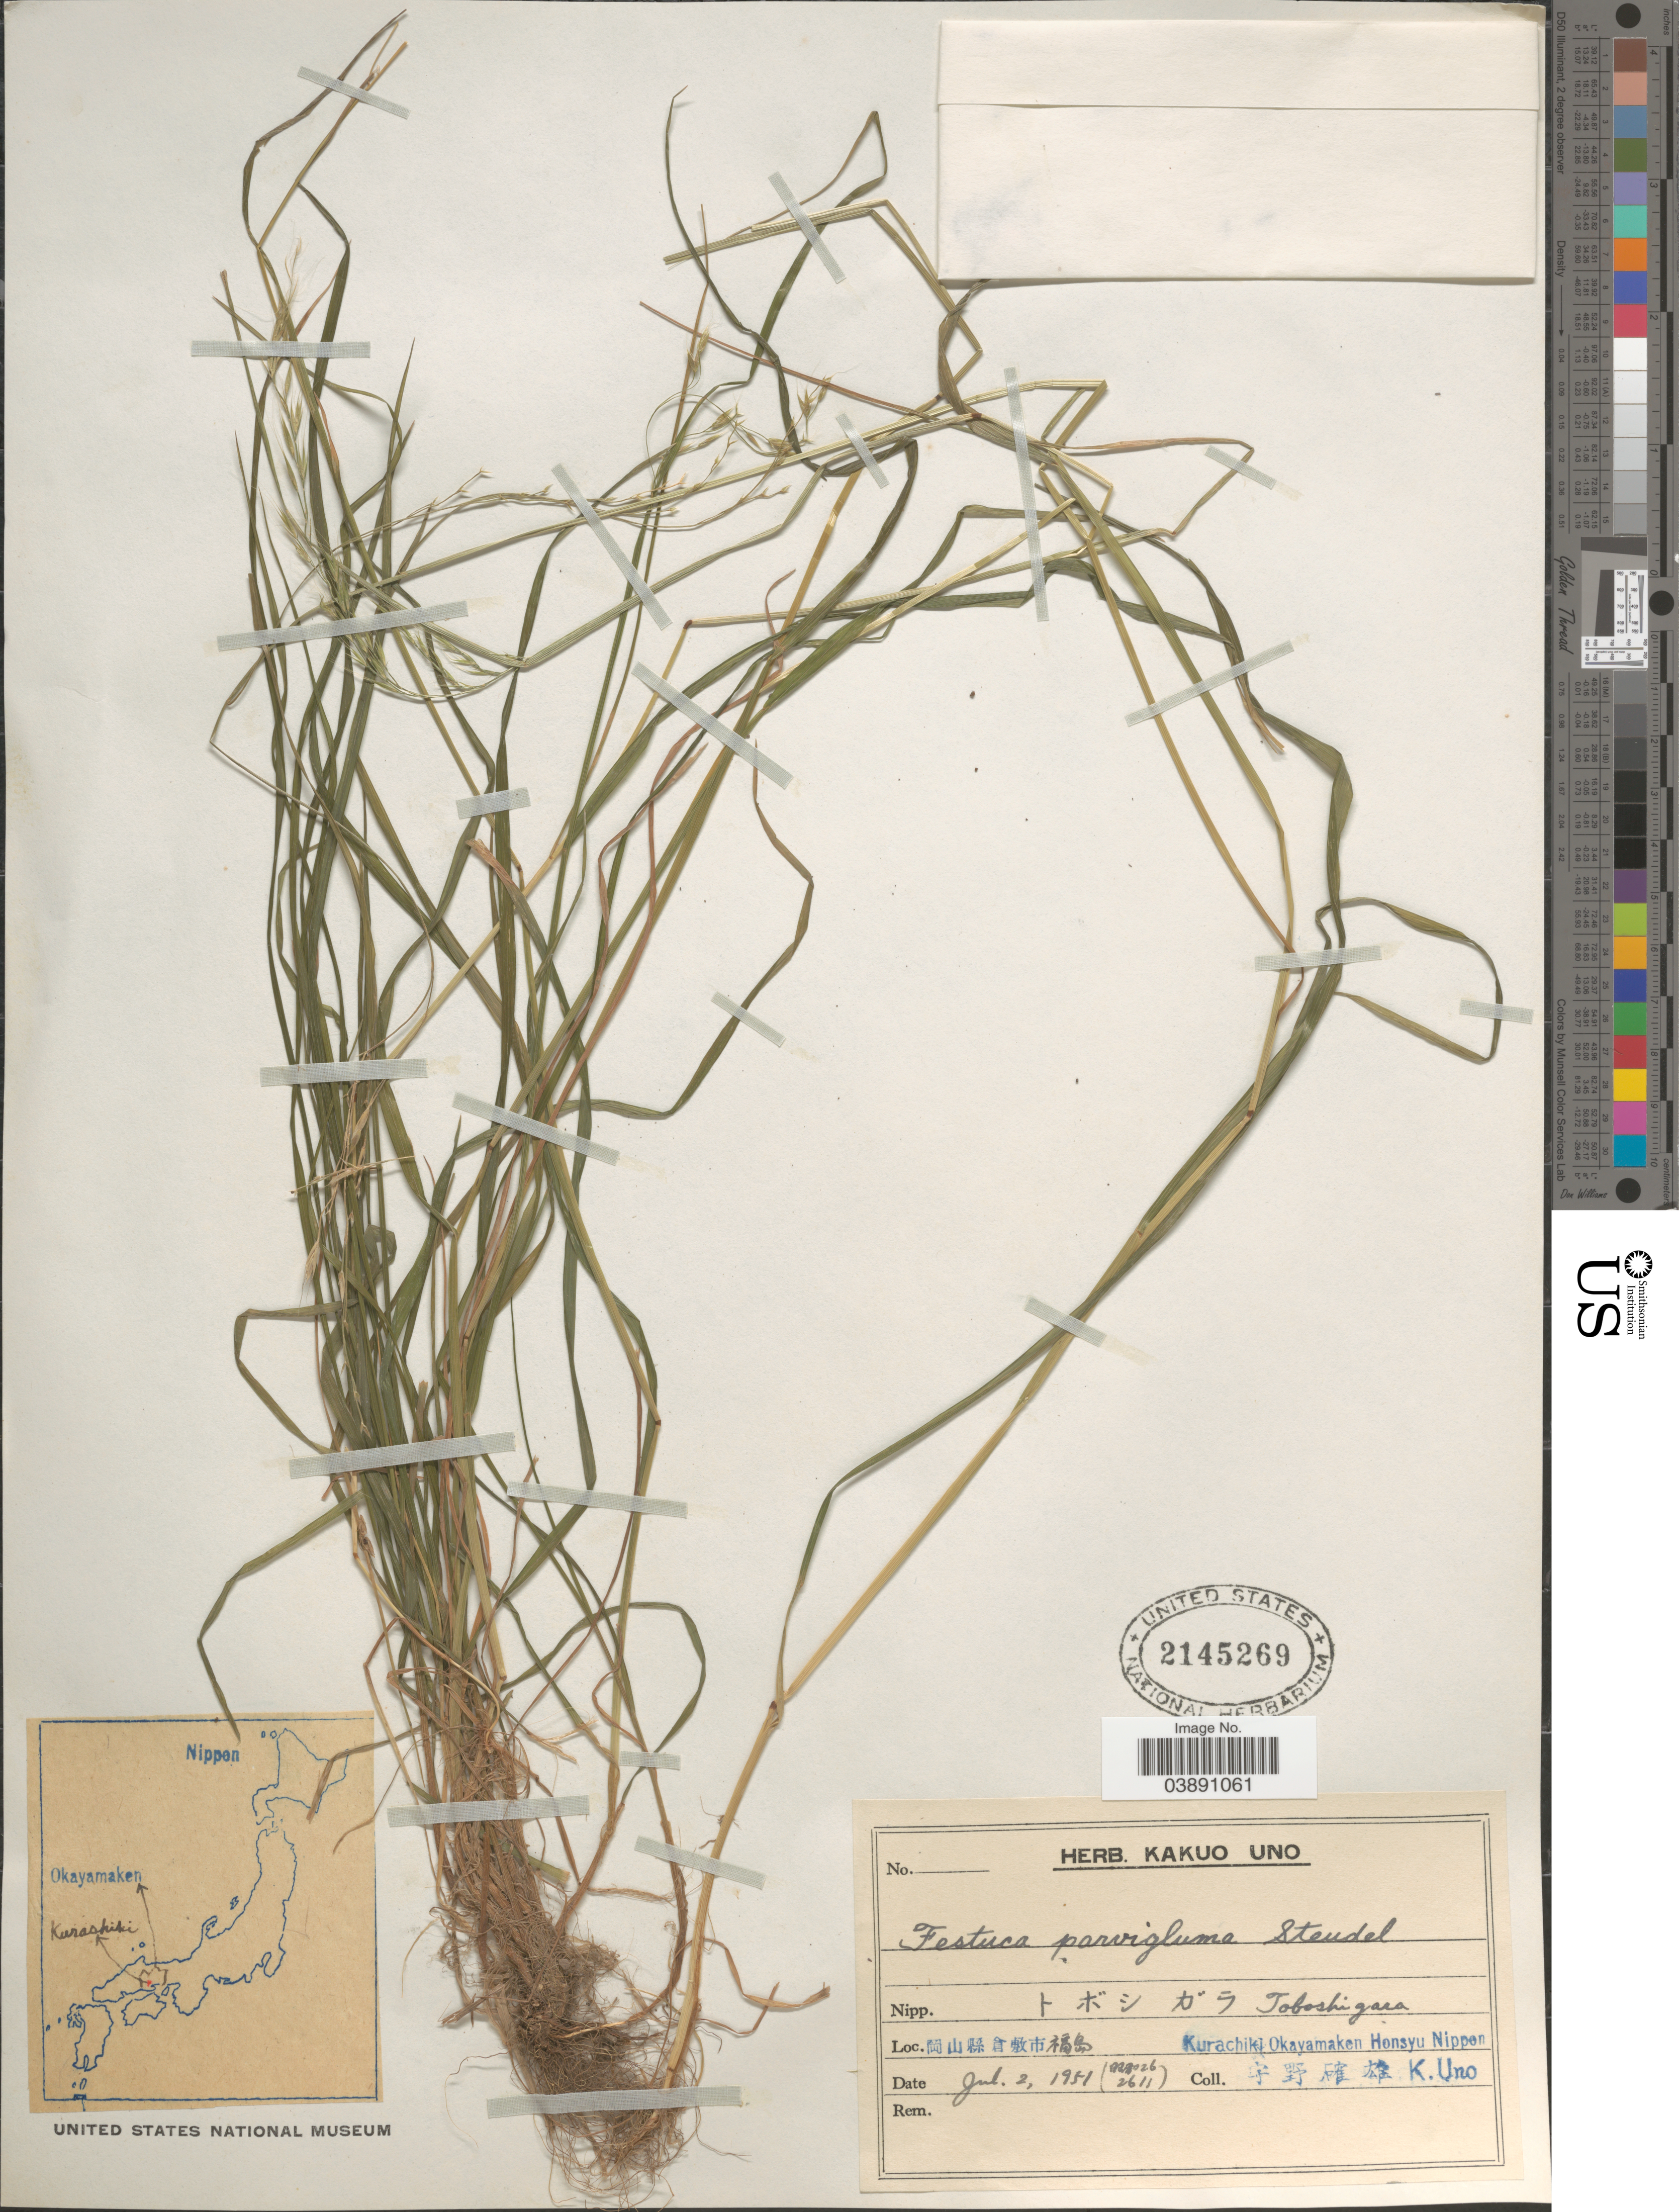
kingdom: Plantae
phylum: Tracheophyta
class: Liliopsida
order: Poales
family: Poaceae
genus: Festuca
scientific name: Festuca parvigluma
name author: Steud.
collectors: K. Uno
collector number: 2611*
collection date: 1951-07-02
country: Japan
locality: X. Kurachiki Okayamaken Honsyu Nippon.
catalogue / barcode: US 2145269